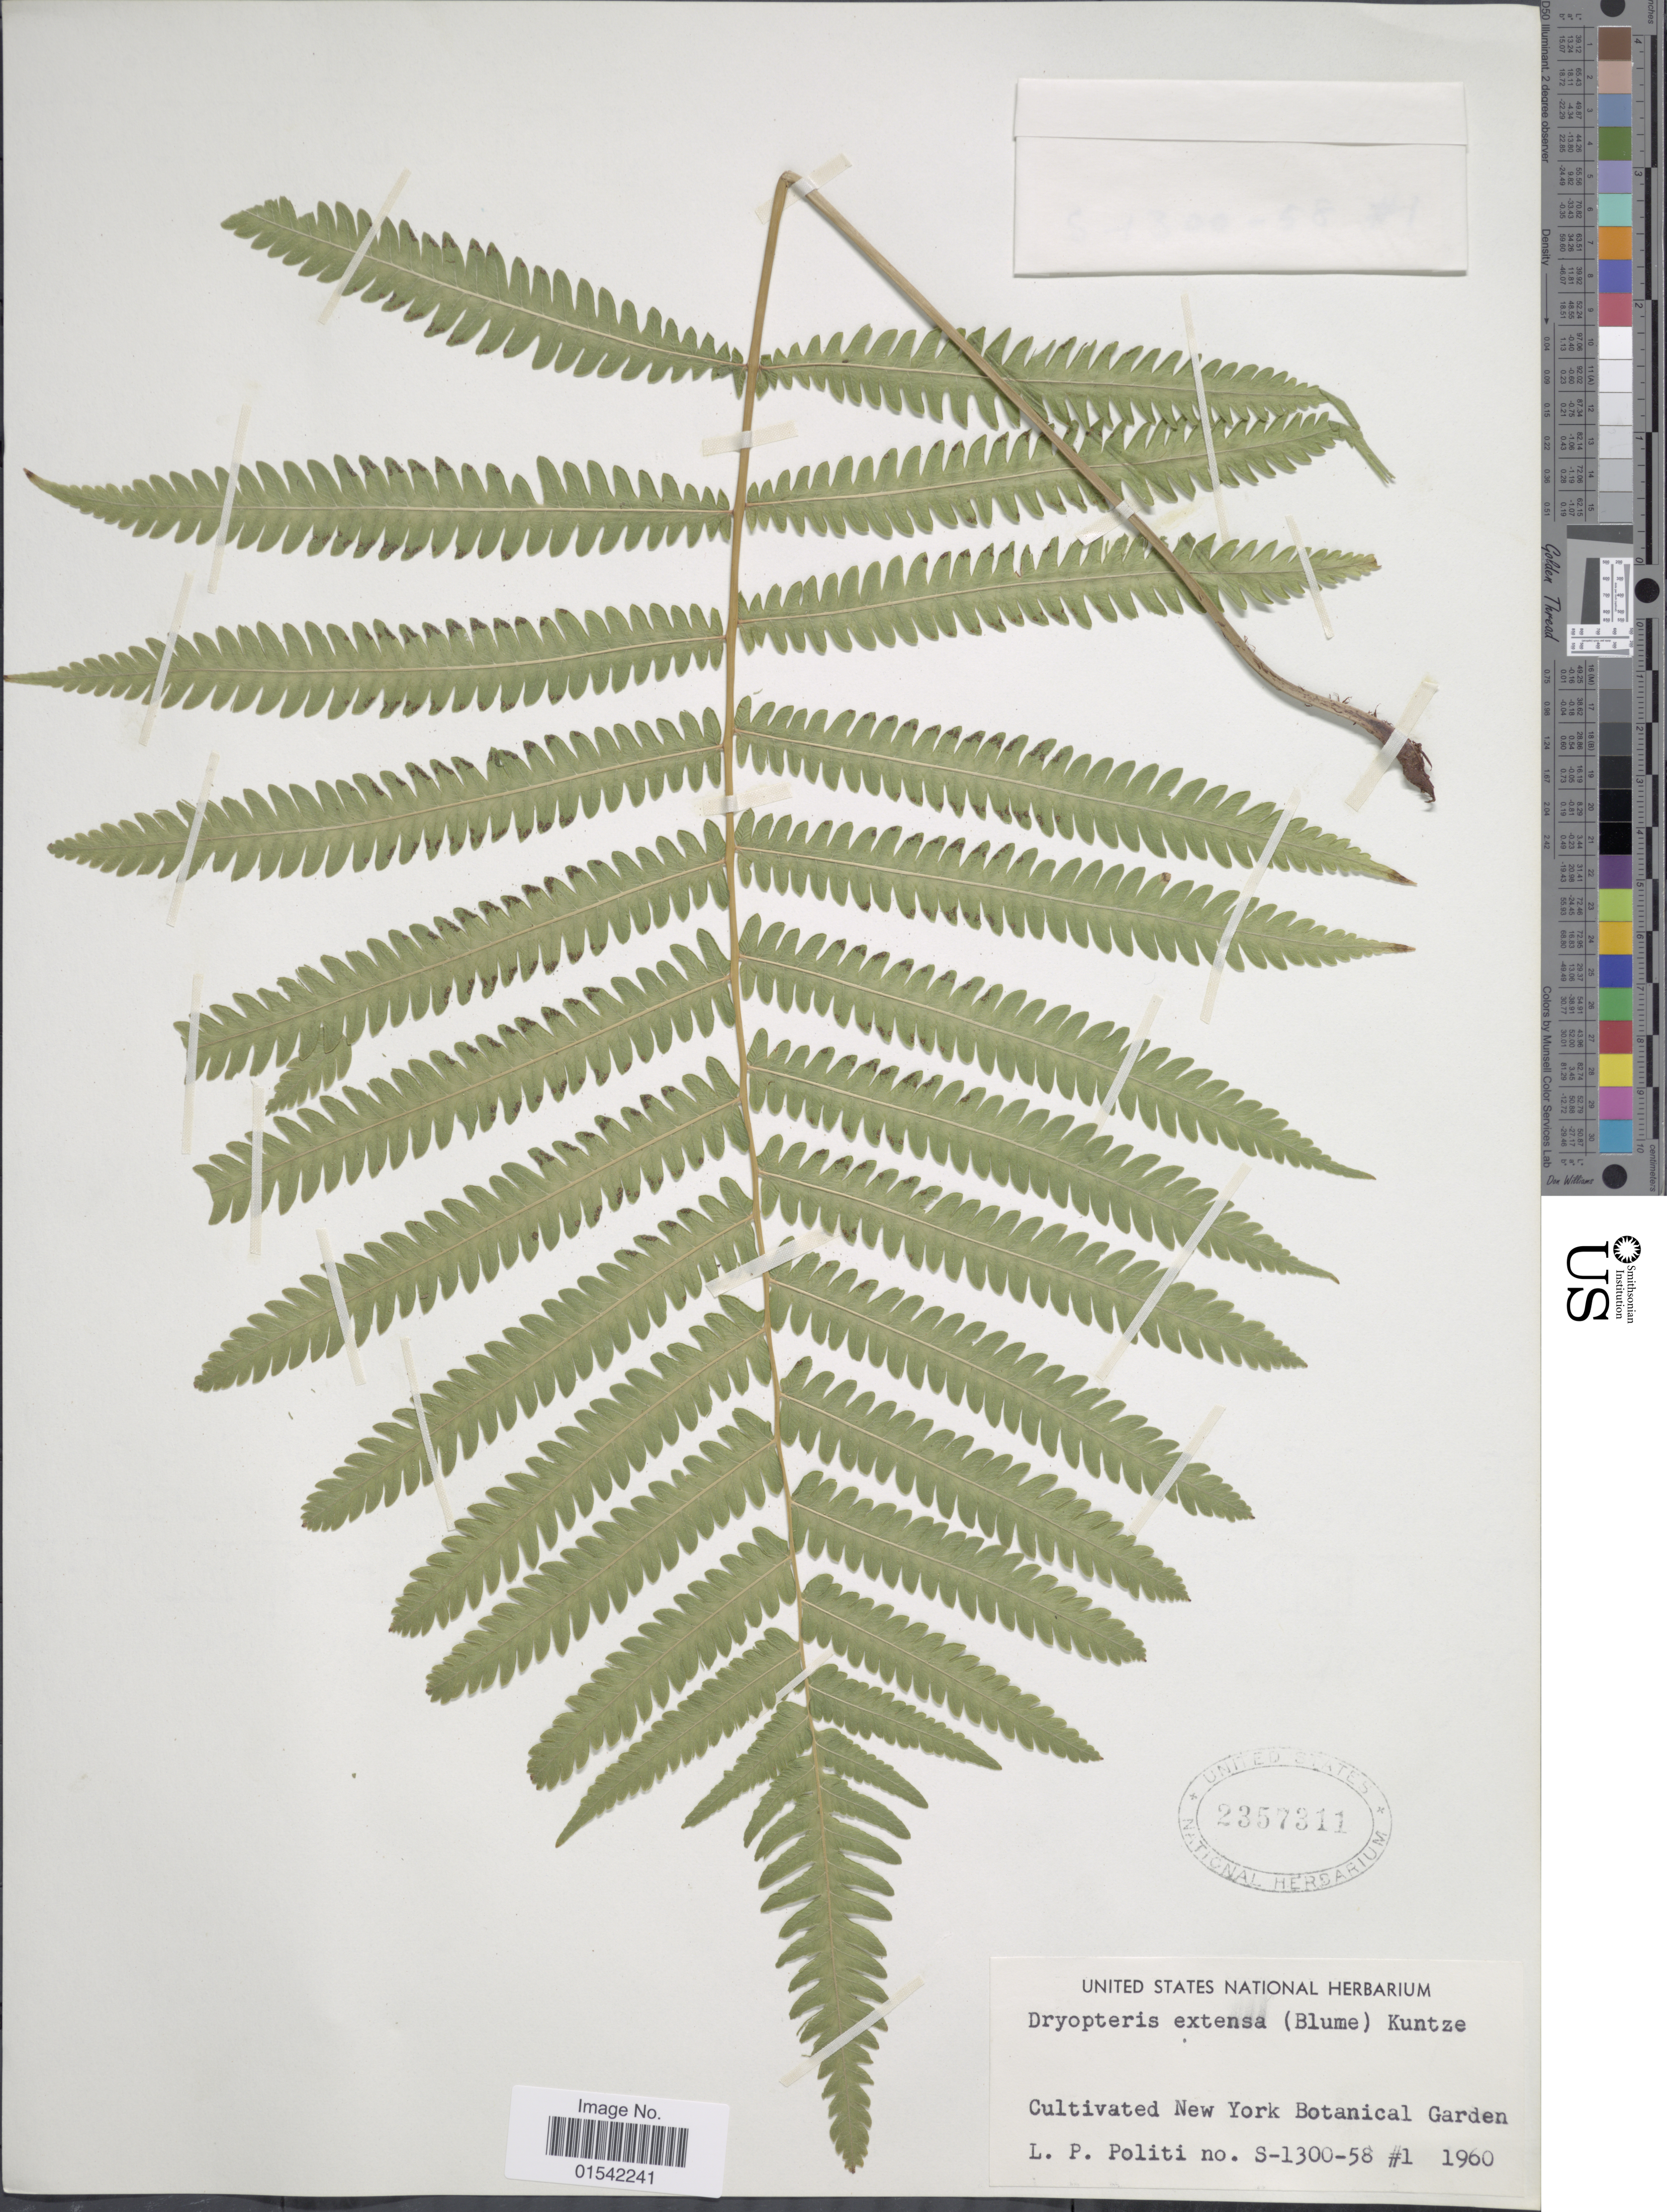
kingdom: Plantae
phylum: Tracheophyta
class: Polypodiopsida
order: Polypodiales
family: Thelypteridaceae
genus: Cyclosorus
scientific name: Cyclosorus opulentus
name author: (Kaulf.) Nakaike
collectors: L. Politi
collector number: S-1300-58 #1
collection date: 1960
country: United States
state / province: New York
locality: Cultivated New York Botanical Garden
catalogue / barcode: US 2357311